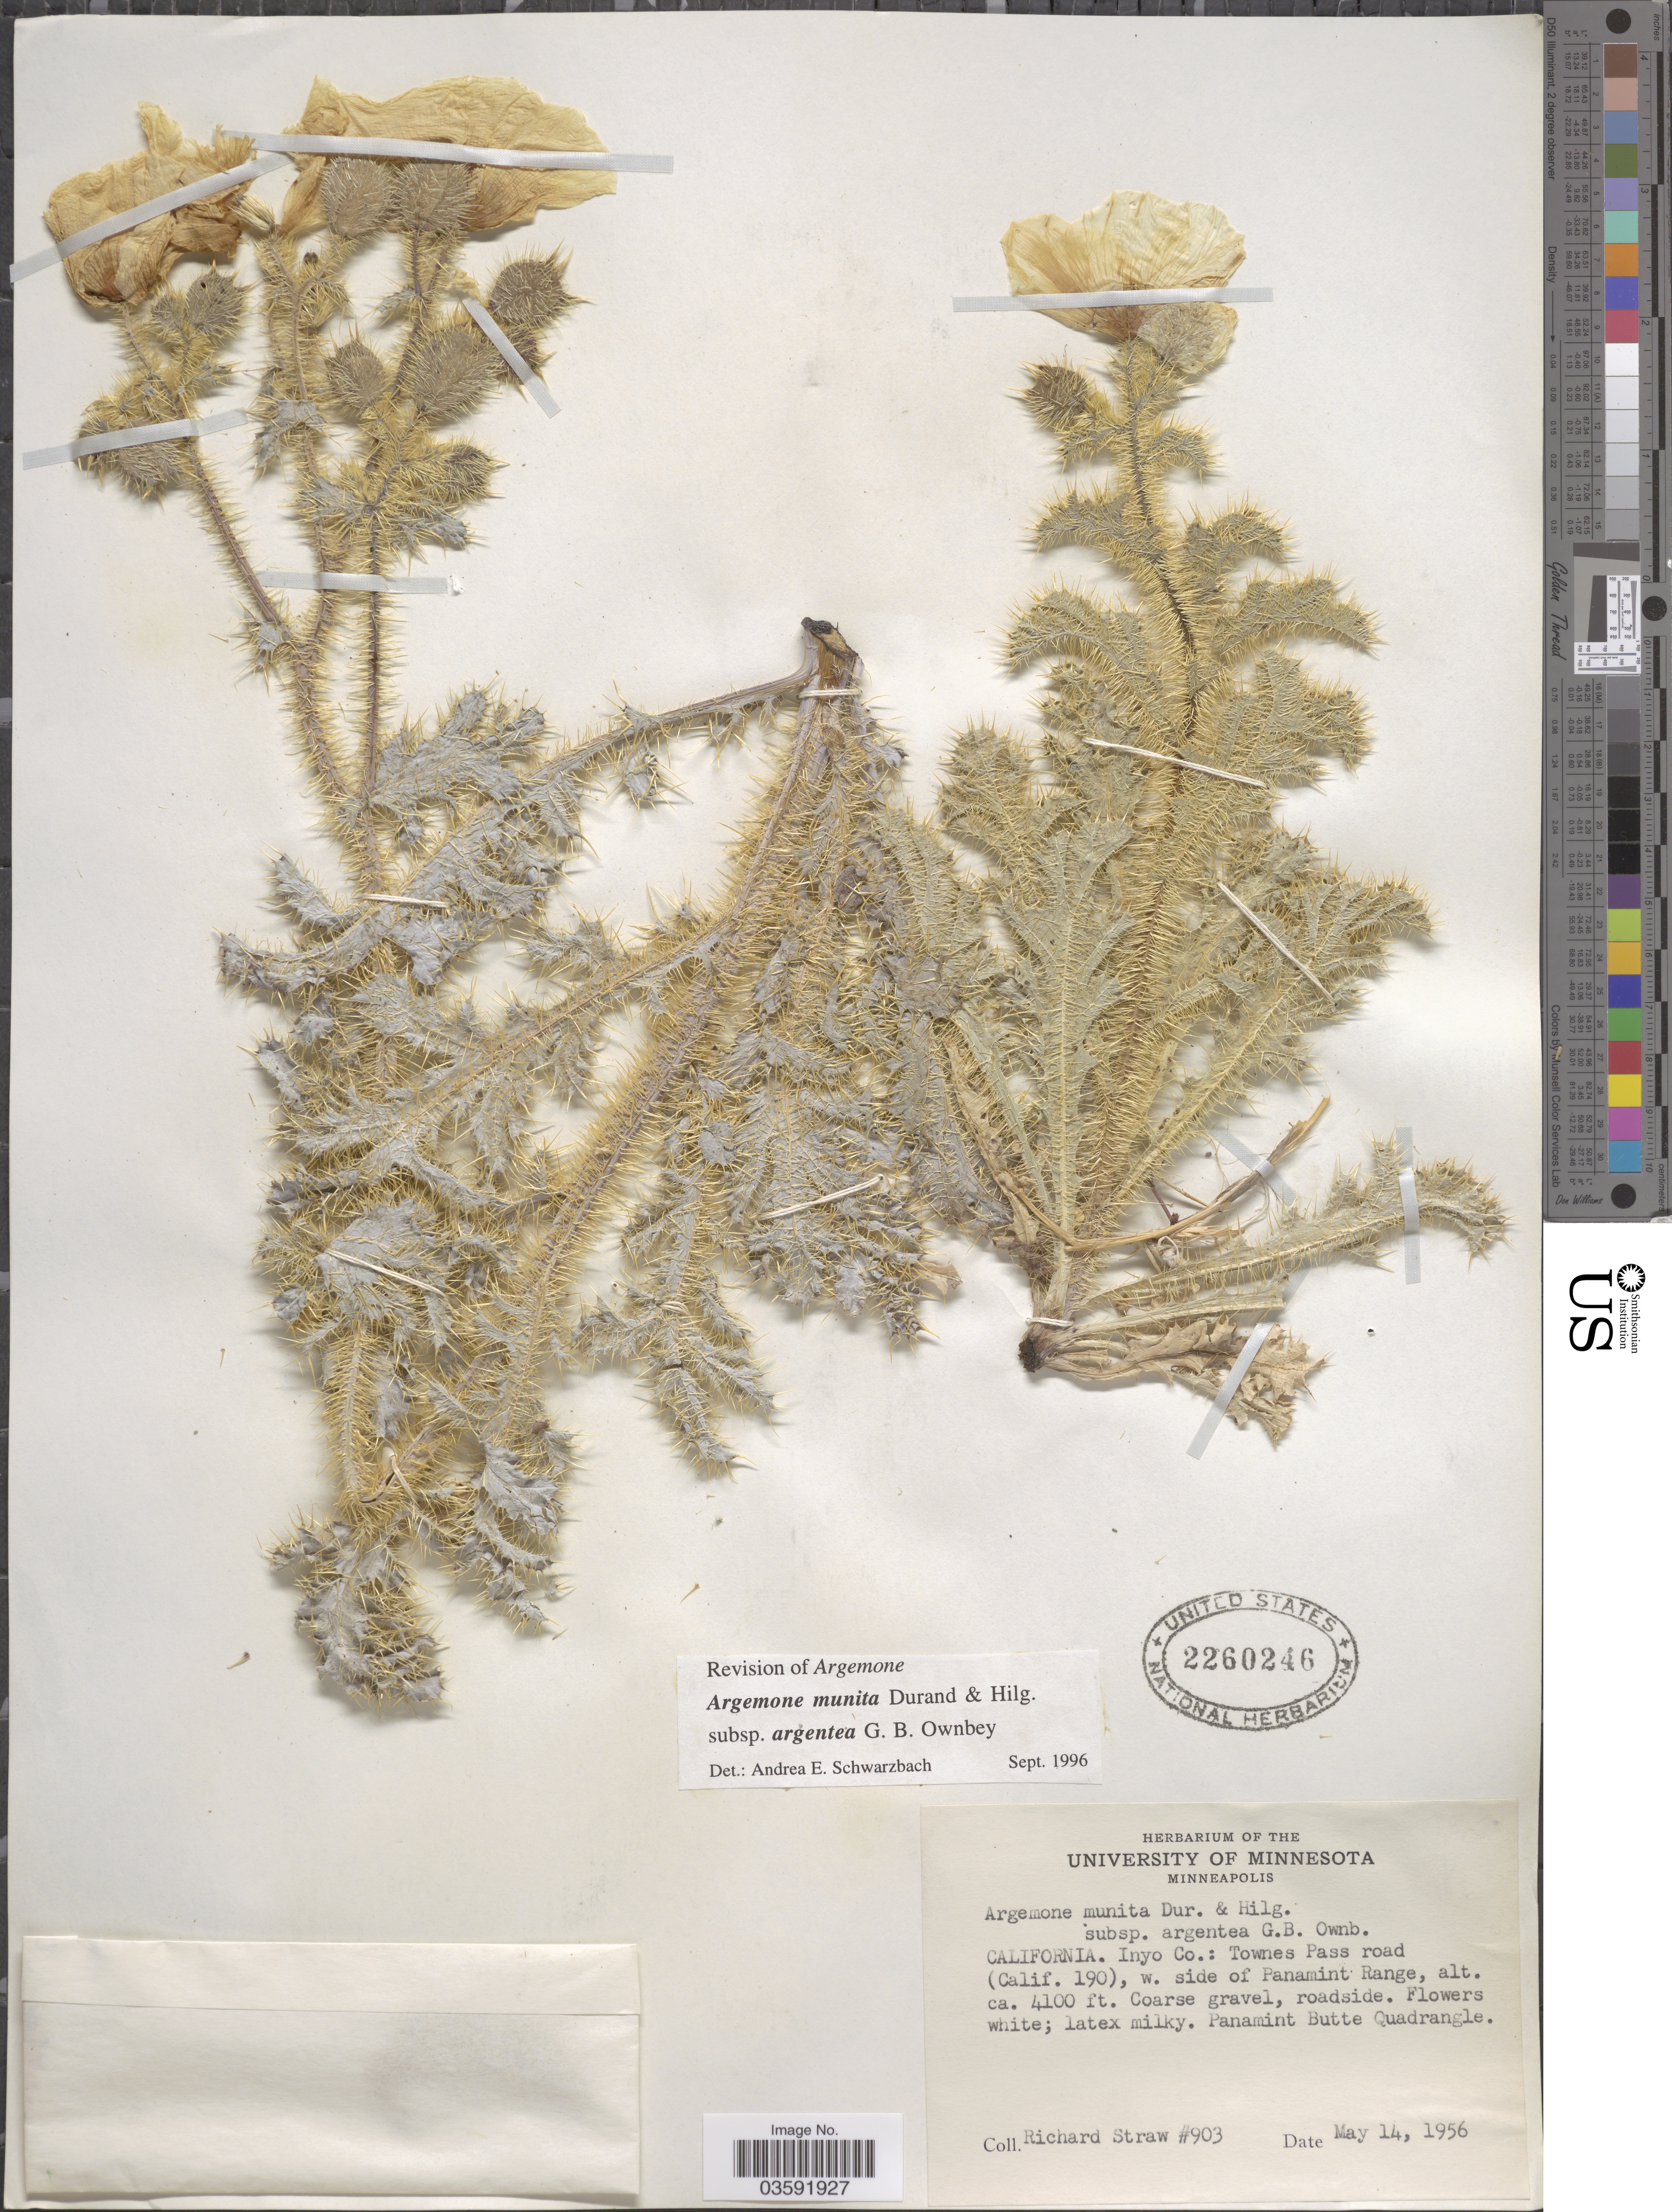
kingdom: Plantae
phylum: Tracheophyta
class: Magnoliopsida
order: Ranunculales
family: Papaveraceae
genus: Argemone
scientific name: Argemone munita subsp. argentea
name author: G.B. Ownbey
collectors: R. M. Straw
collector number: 903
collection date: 1956-05-14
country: United States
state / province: California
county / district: Inyo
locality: Inyo Co.: Townes Pass road (Calif. 190), w. side of Panamint Range.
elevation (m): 1250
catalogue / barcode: US 2260246